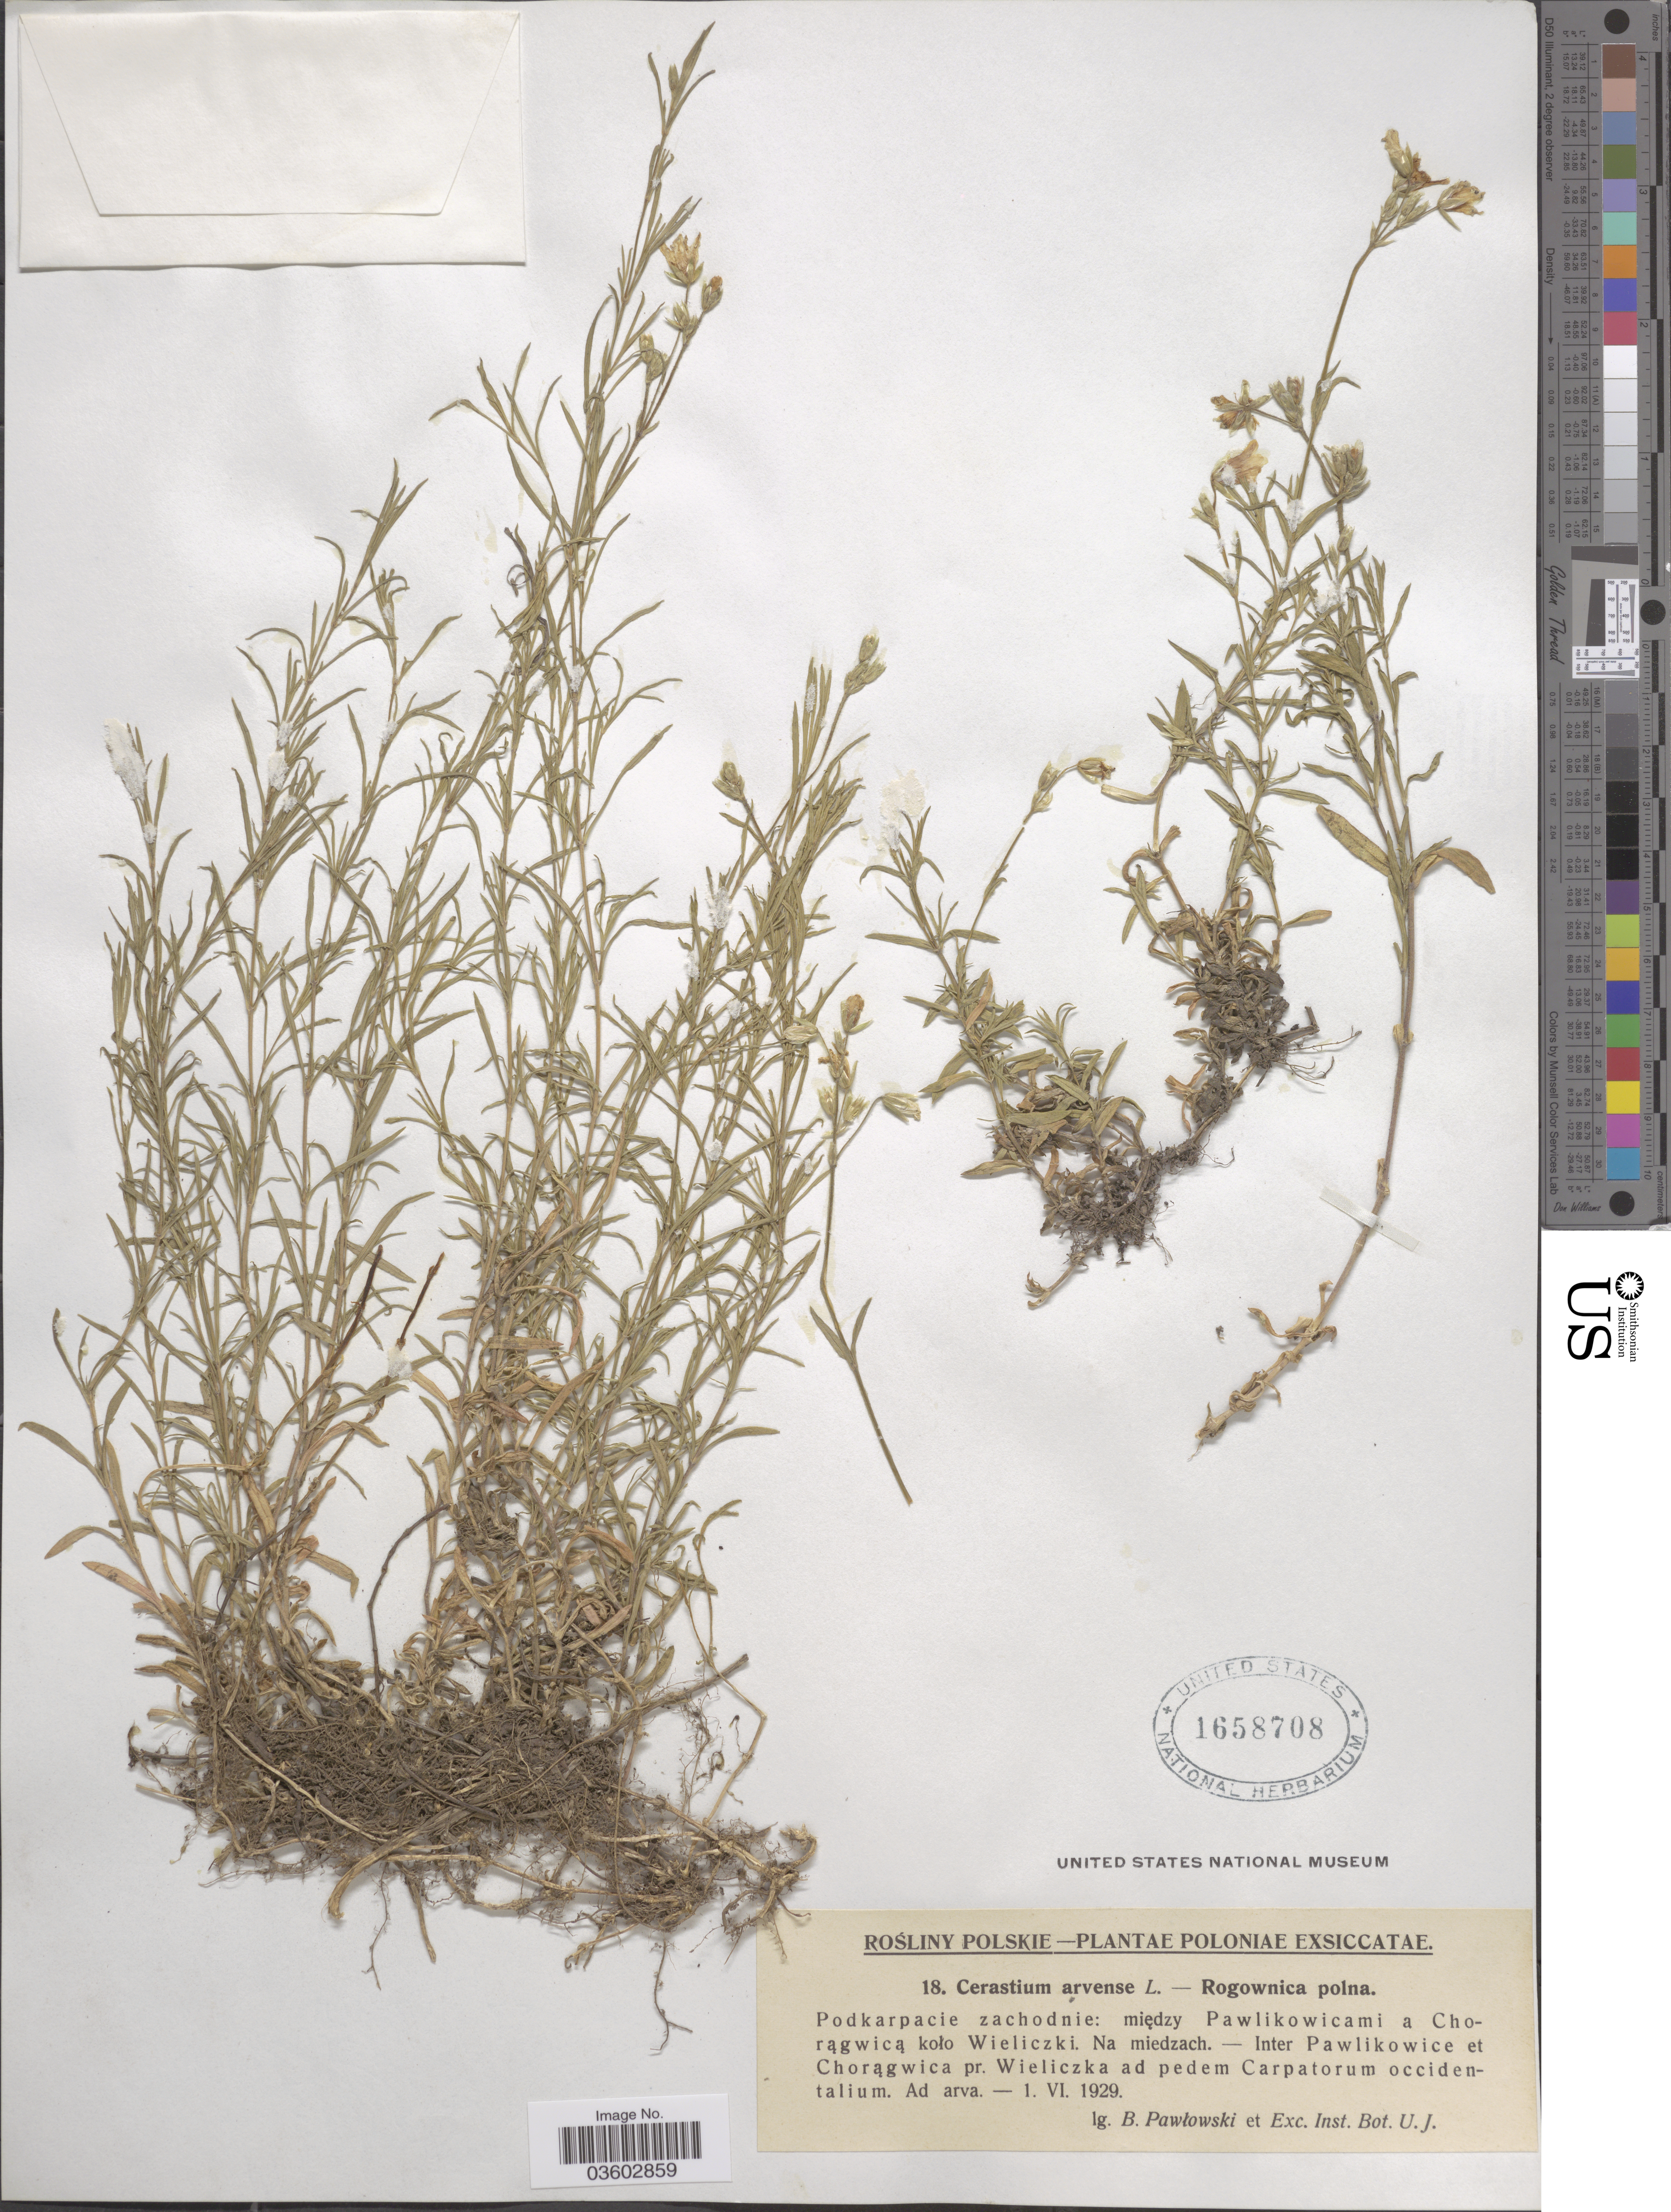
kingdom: Plantae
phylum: Tracheophyta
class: Magnoliopsida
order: Caryophyllales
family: Caryophyllaceae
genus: Cerastium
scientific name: Cerastium arvense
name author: L.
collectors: B. Pawlowski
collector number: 18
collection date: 1929-06-01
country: Poland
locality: Poloniae. Inter Pawlikowice et Chorągwica pr. Wieliczka ad pedem Carpatorum occidentalium.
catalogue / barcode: US 1658708